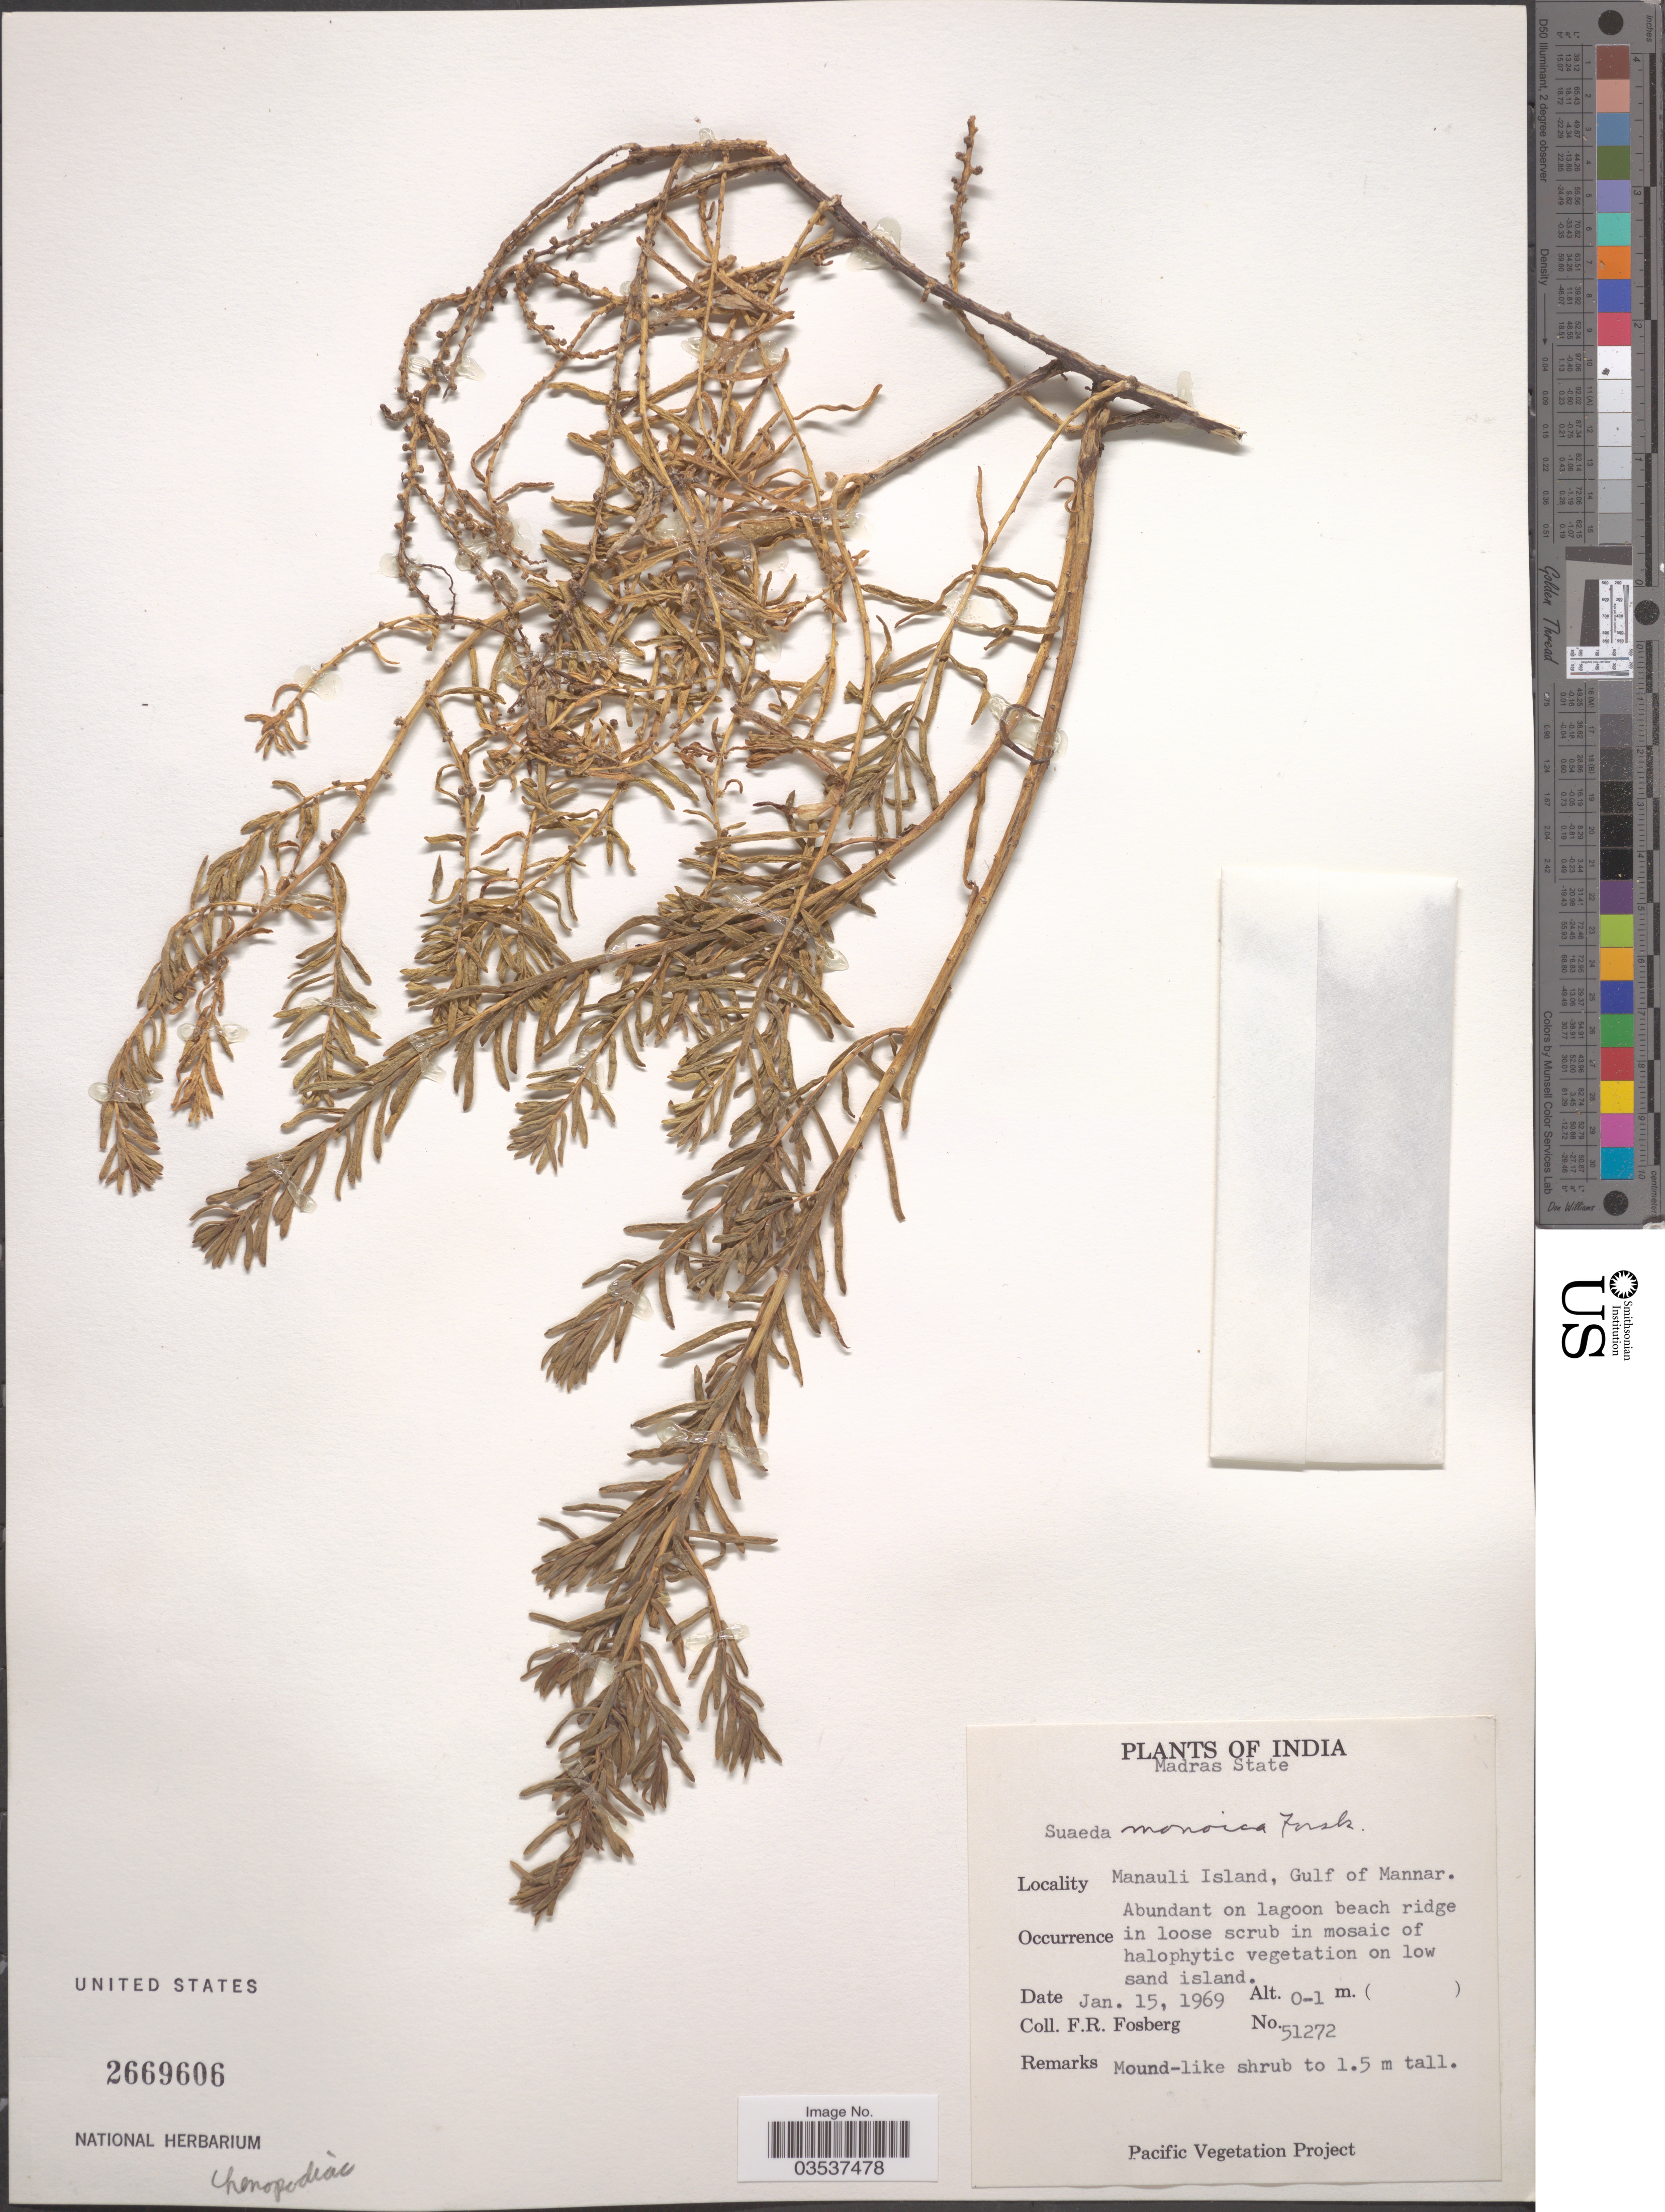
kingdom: Plantae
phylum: Tracheophyta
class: Magnoliopsida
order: Caryophyllales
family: Amaranthaceae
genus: Suaeda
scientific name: Suaeda monoica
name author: Forssk. ex J.F. Gmel.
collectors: F. R. Fosberg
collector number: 51272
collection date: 1969-01-15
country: India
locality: Madras State. Manauli Island, Gulf of Mannar.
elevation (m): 0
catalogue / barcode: US 2669606